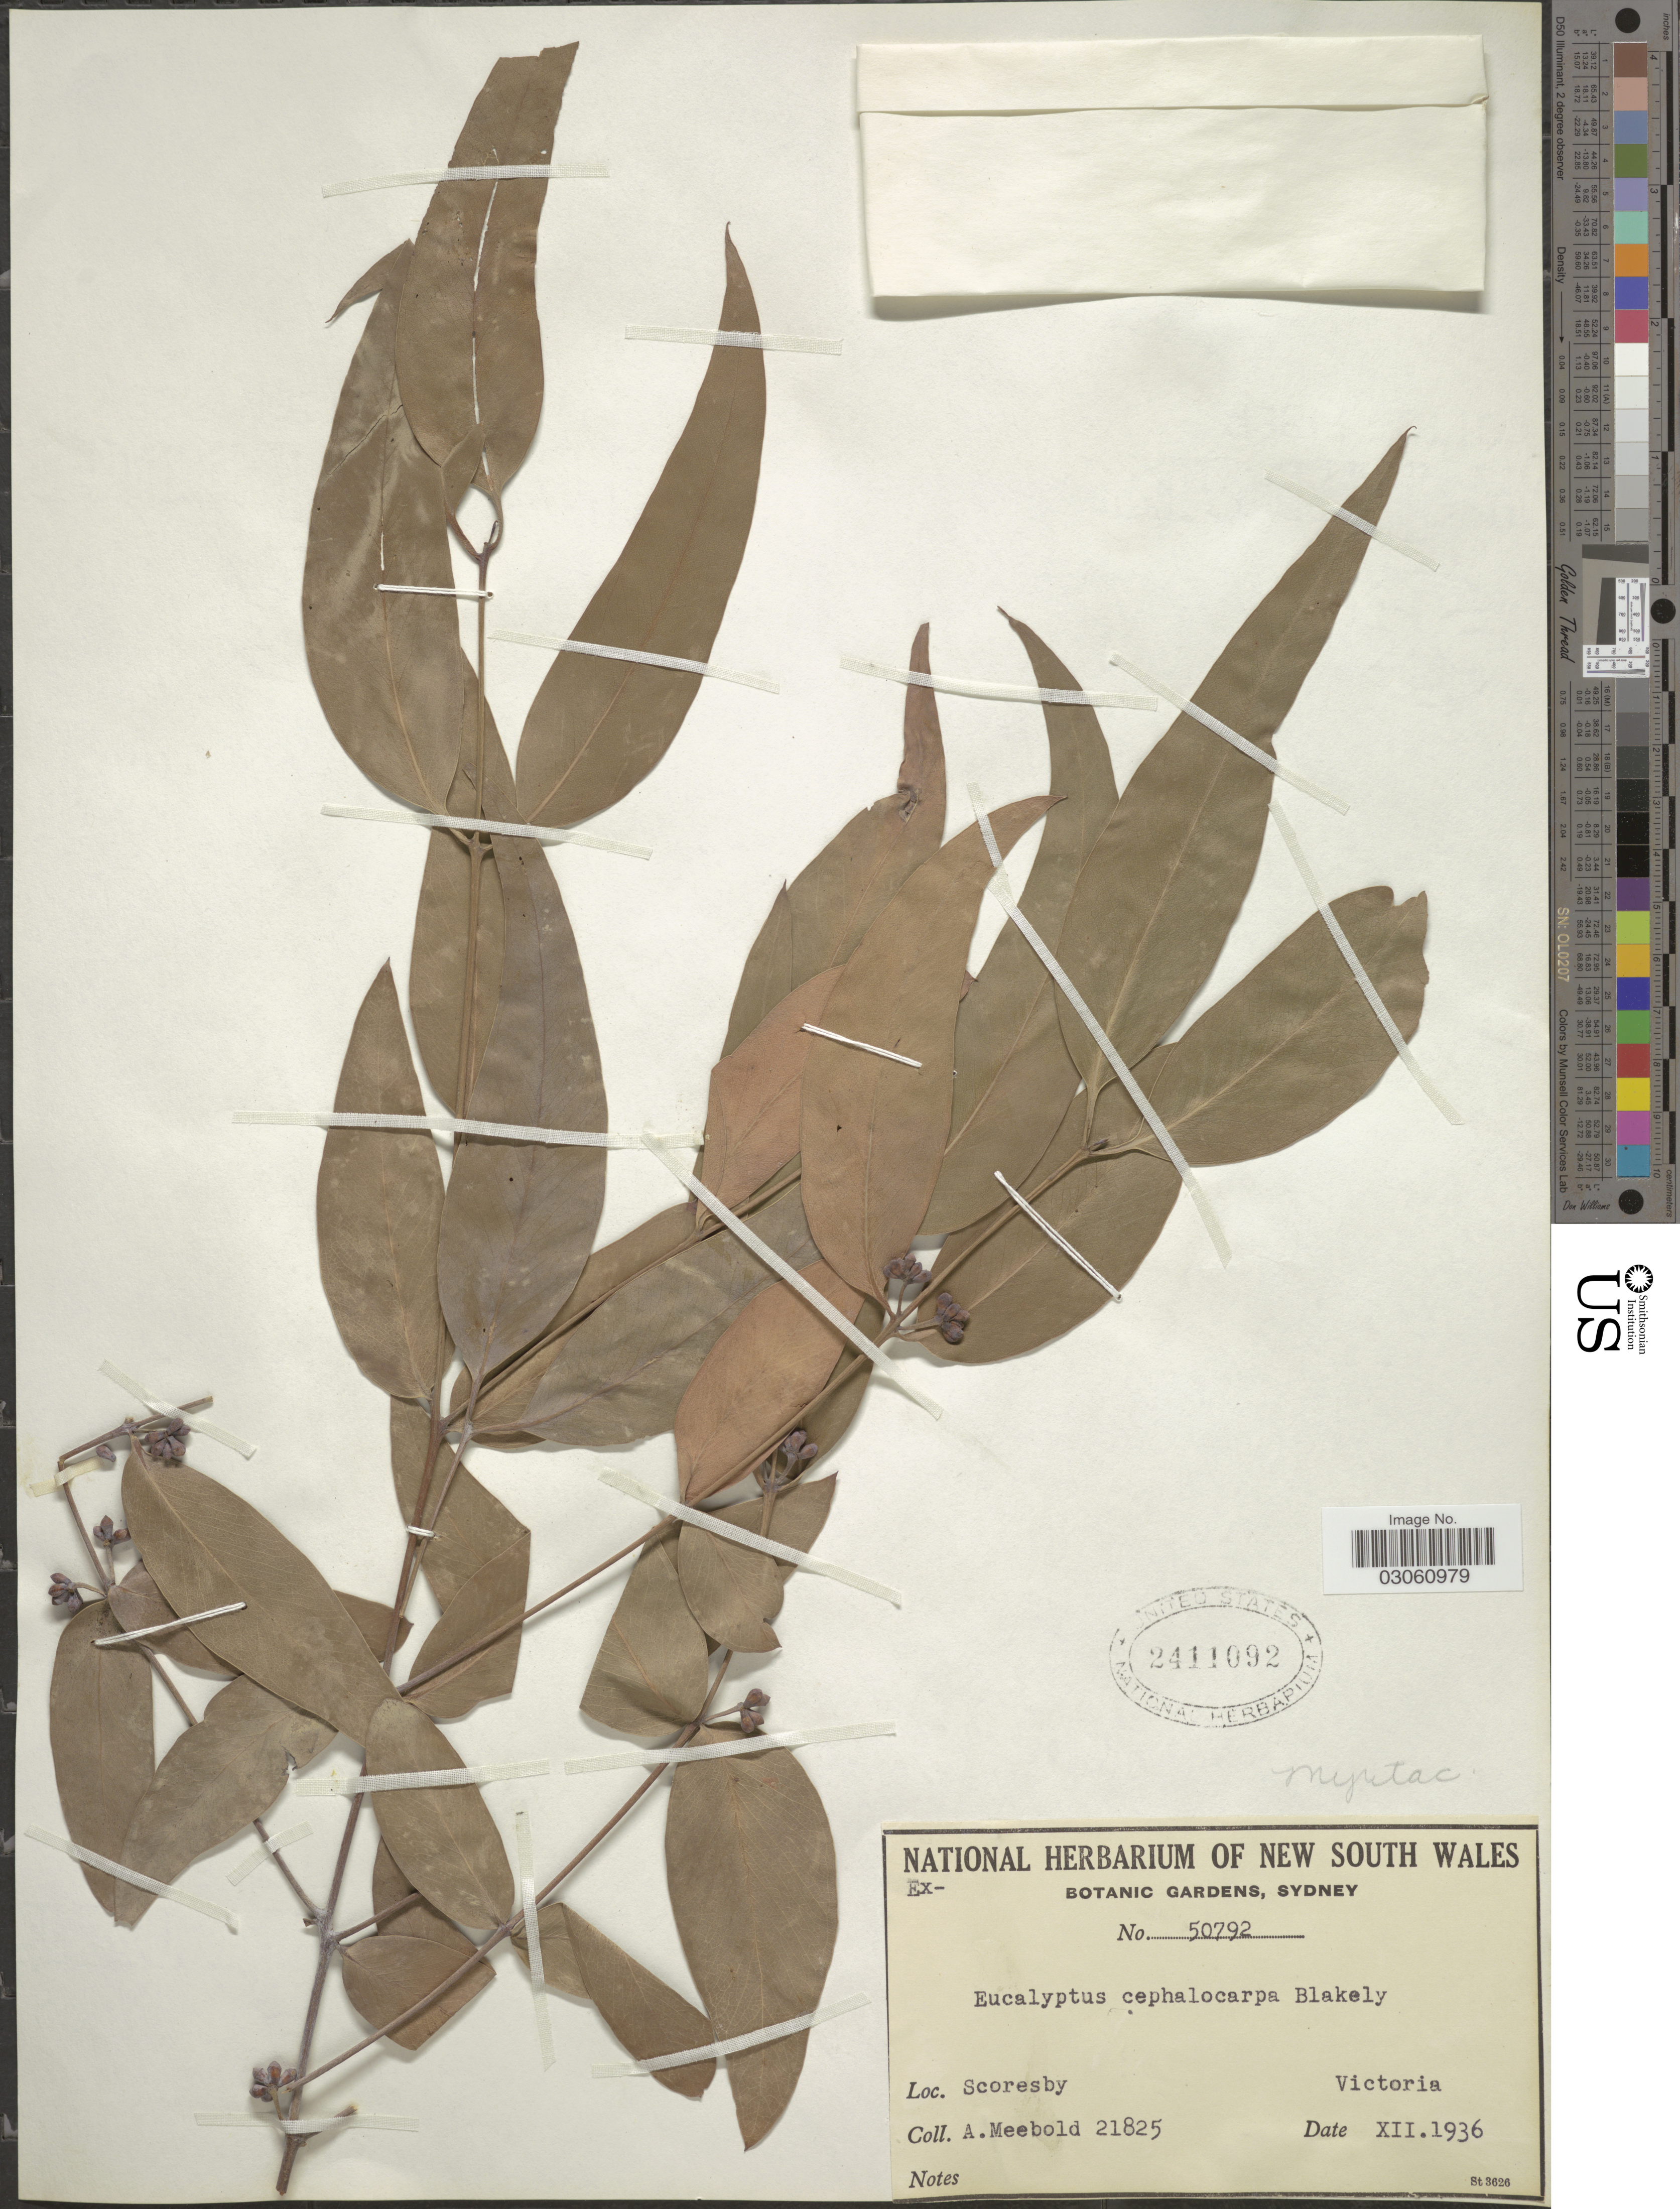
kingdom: Plantae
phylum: Tracheophyta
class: Magnoliopsida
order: Myrtales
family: Myrtaceae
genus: Eucalyptus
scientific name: Eucalyptus cephalocarpa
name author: (Maiden) Blakely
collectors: A. Meebold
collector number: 21825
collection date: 1936-12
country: Australia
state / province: Victoria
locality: Scoresby, Victoria.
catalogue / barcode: US 2411092